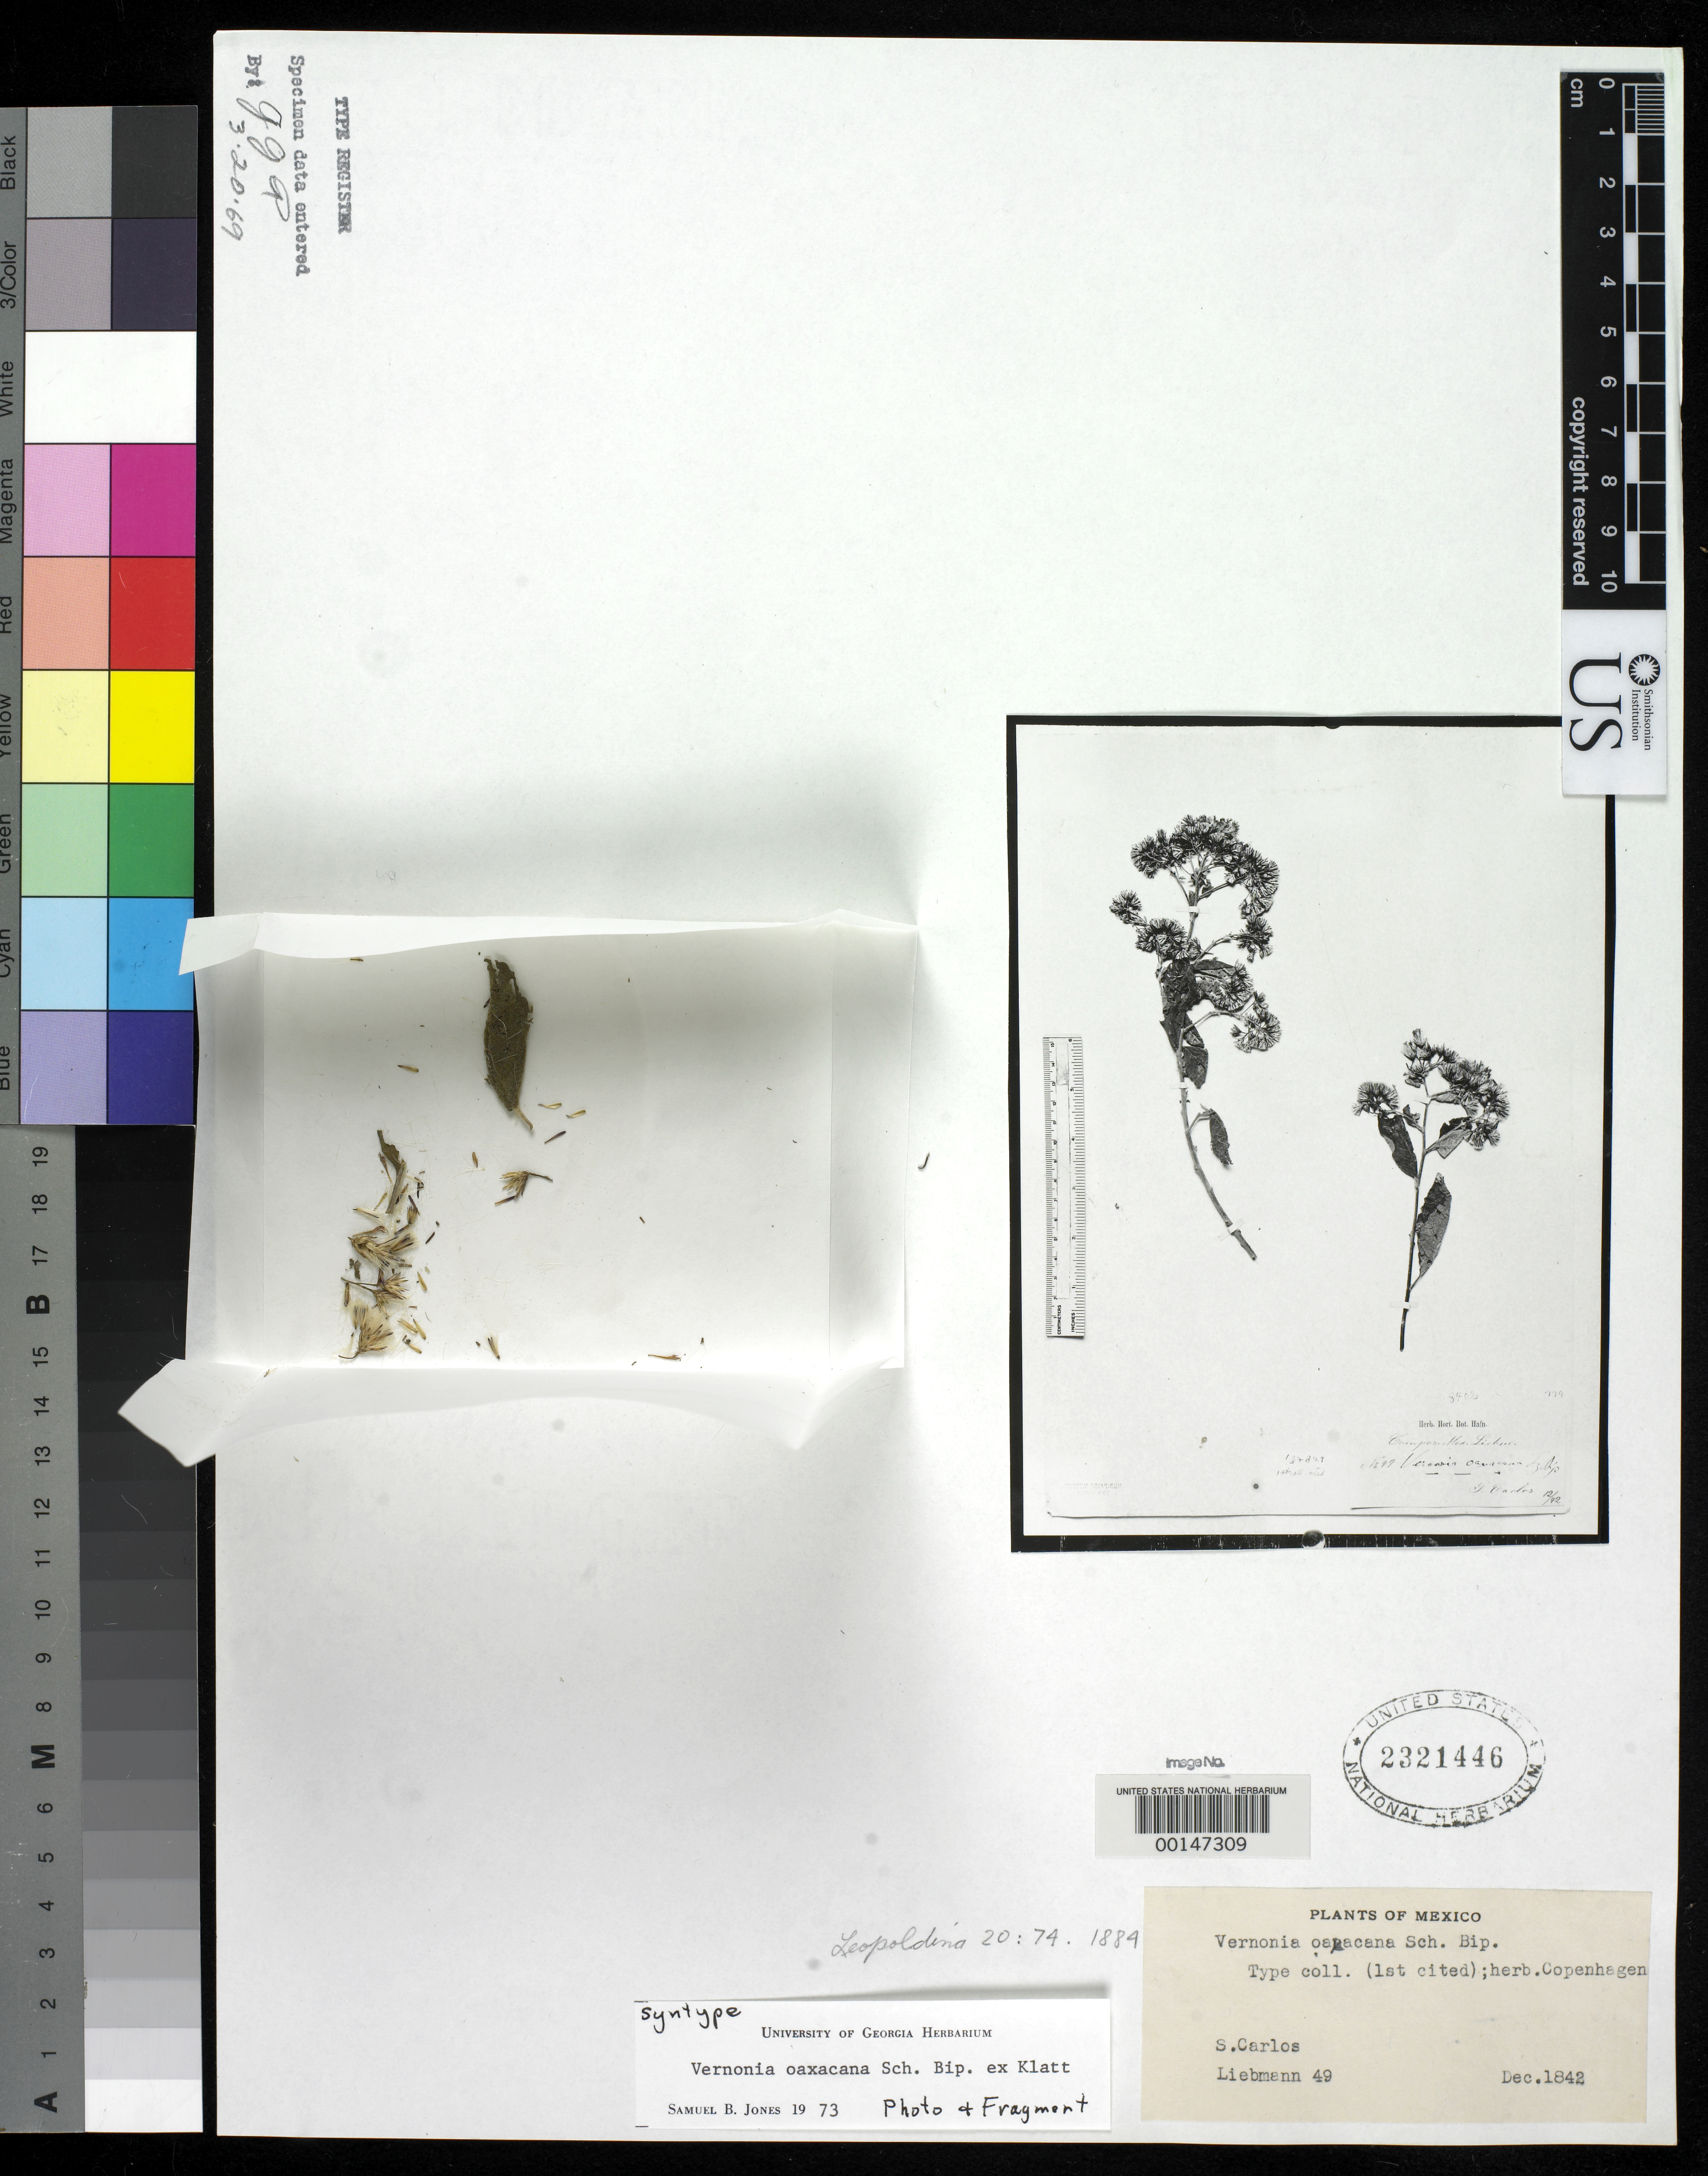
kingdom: Plantae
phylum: Tracheophyta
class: Magnoliopsida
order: Asterales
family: Asteraceae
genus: Vernonia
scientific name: Vernonia oaxacana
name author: Sch. Bip. ex Klatt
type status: Type Fragment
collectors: F. M. Liebmann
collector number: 49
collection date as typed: Dec 1842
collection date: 1842-12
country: Mexico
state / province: Tamaulipas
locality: San Carlos.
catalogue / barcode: US 2321446